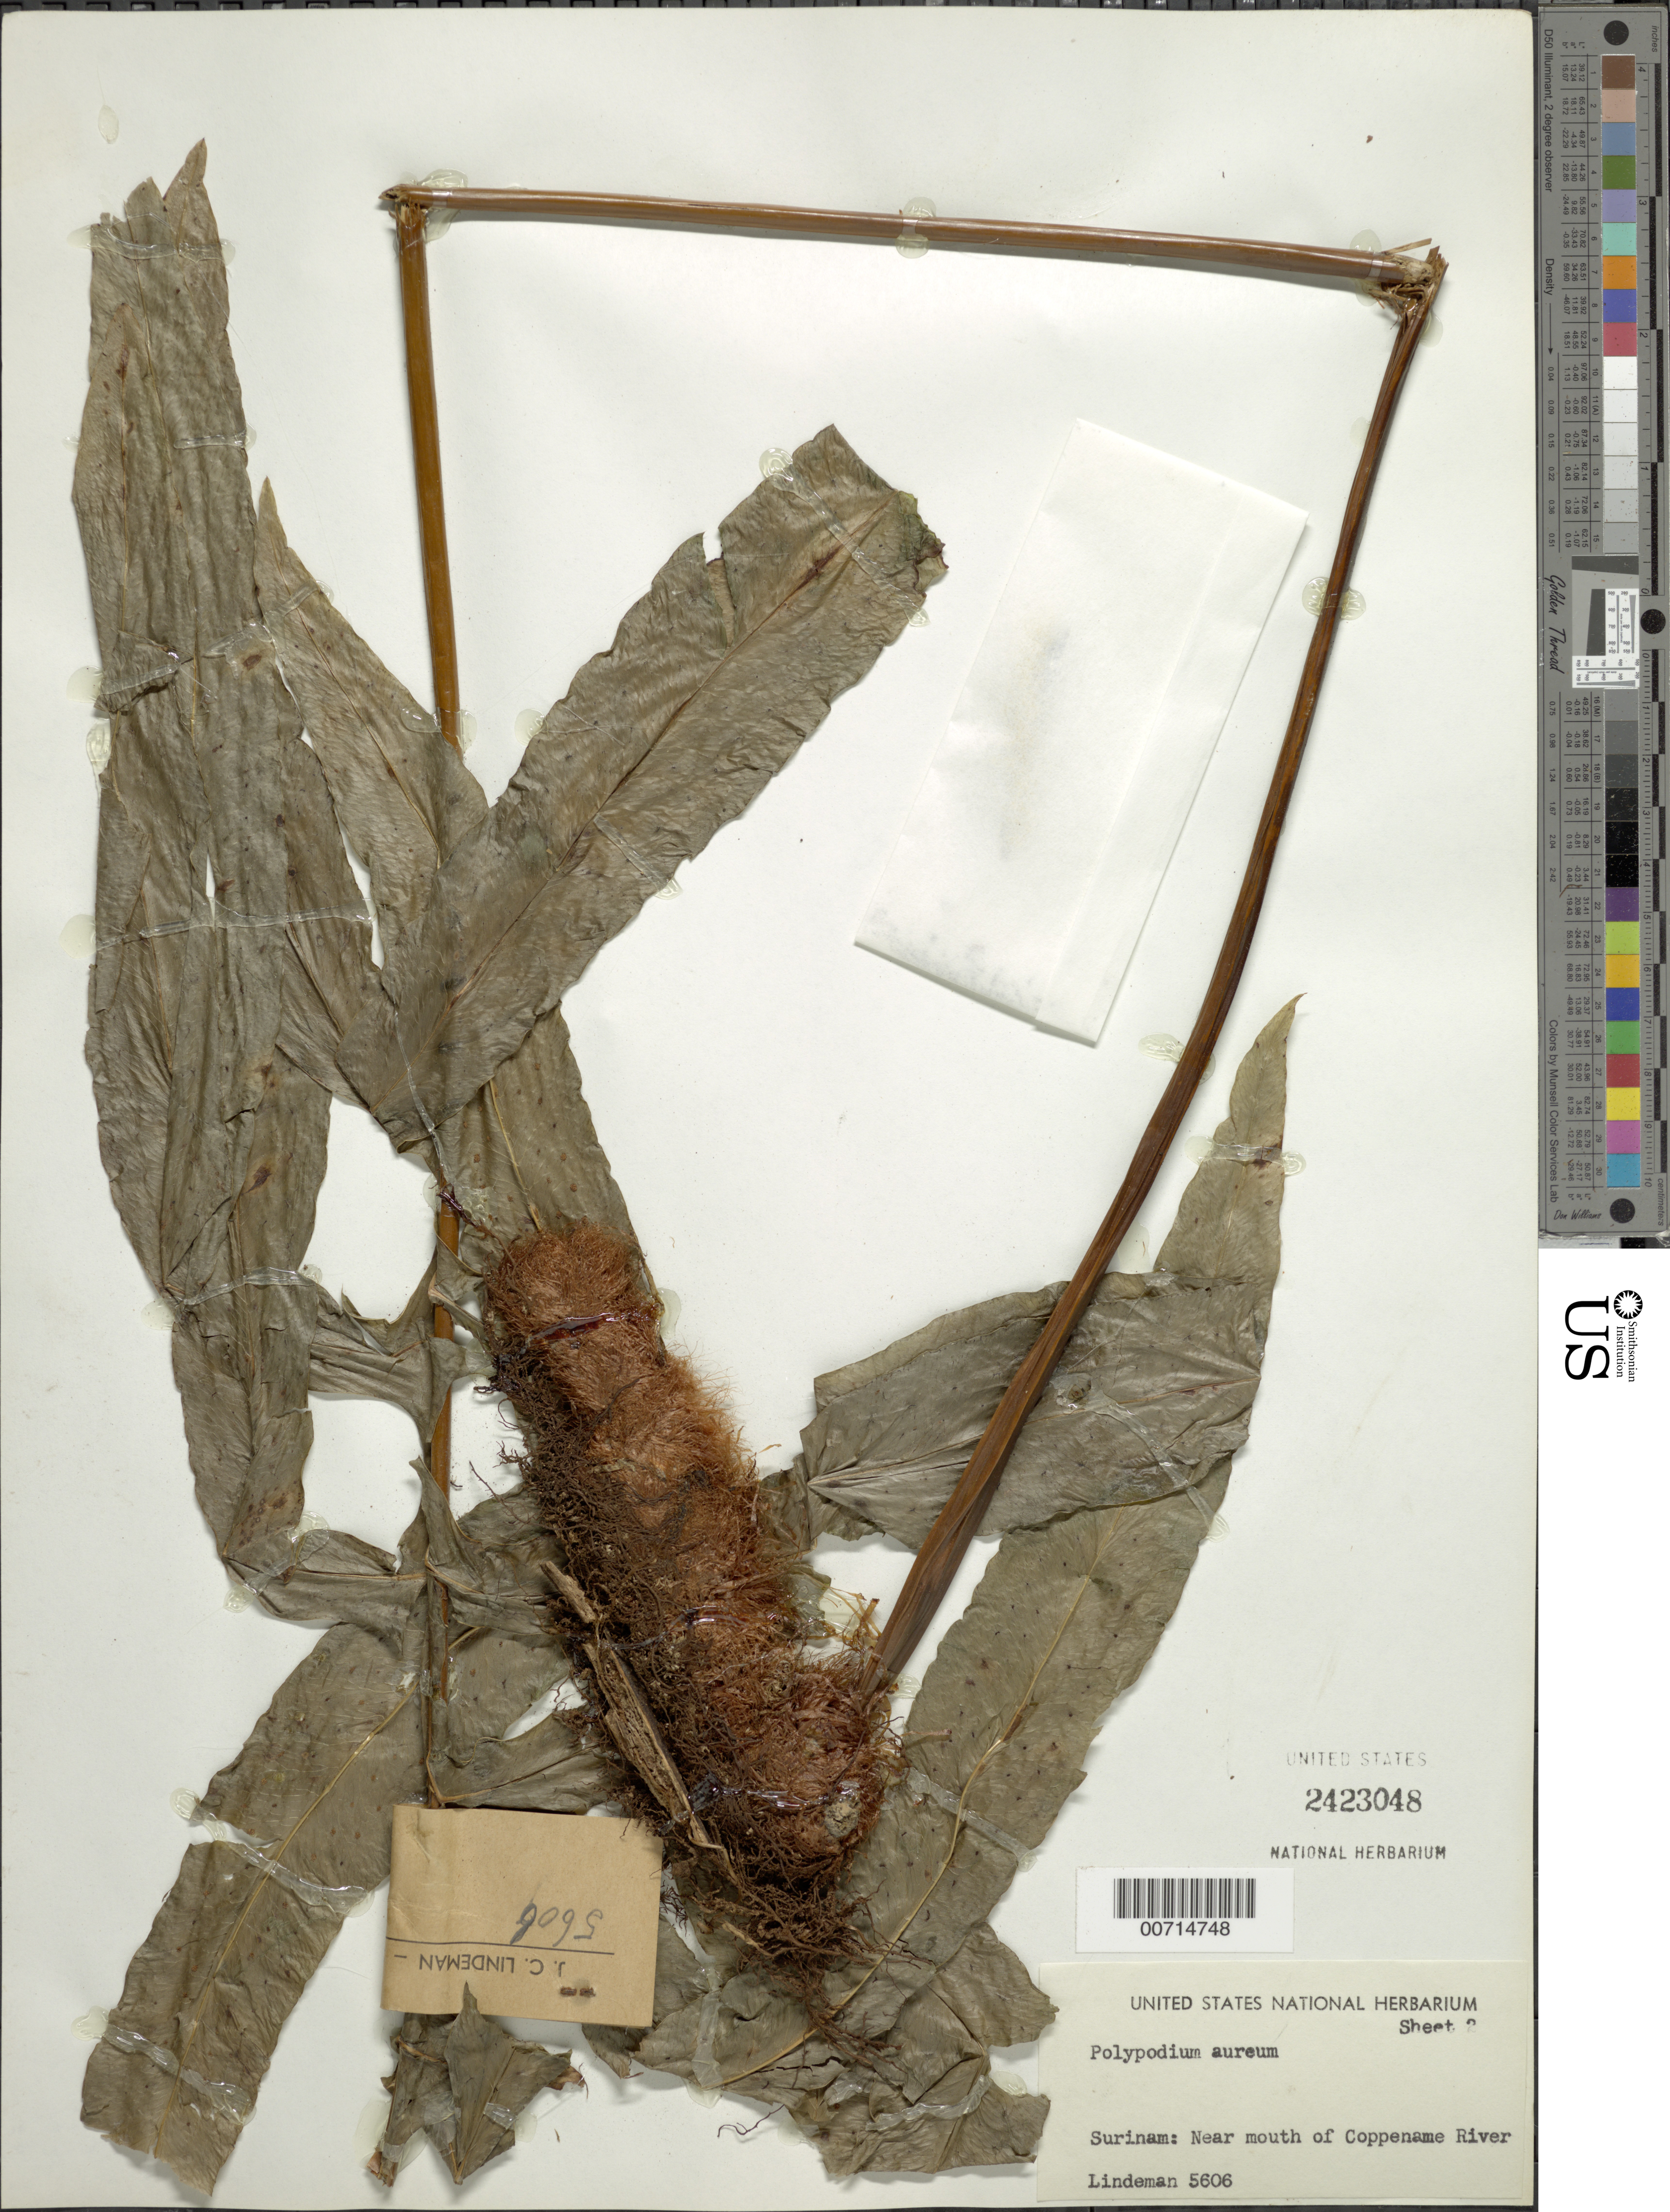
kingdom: Plantae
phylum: Tracheophyta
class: Polypodiopsida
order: Polypodiales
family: Polypodiaceae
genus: Phlebodium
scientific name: Phlebodium aureum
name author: (L.) J. Sm.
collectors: -. Lindeman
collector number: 5606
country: Suriname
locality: Near mouth of Coppename River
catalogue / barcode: US 2423048